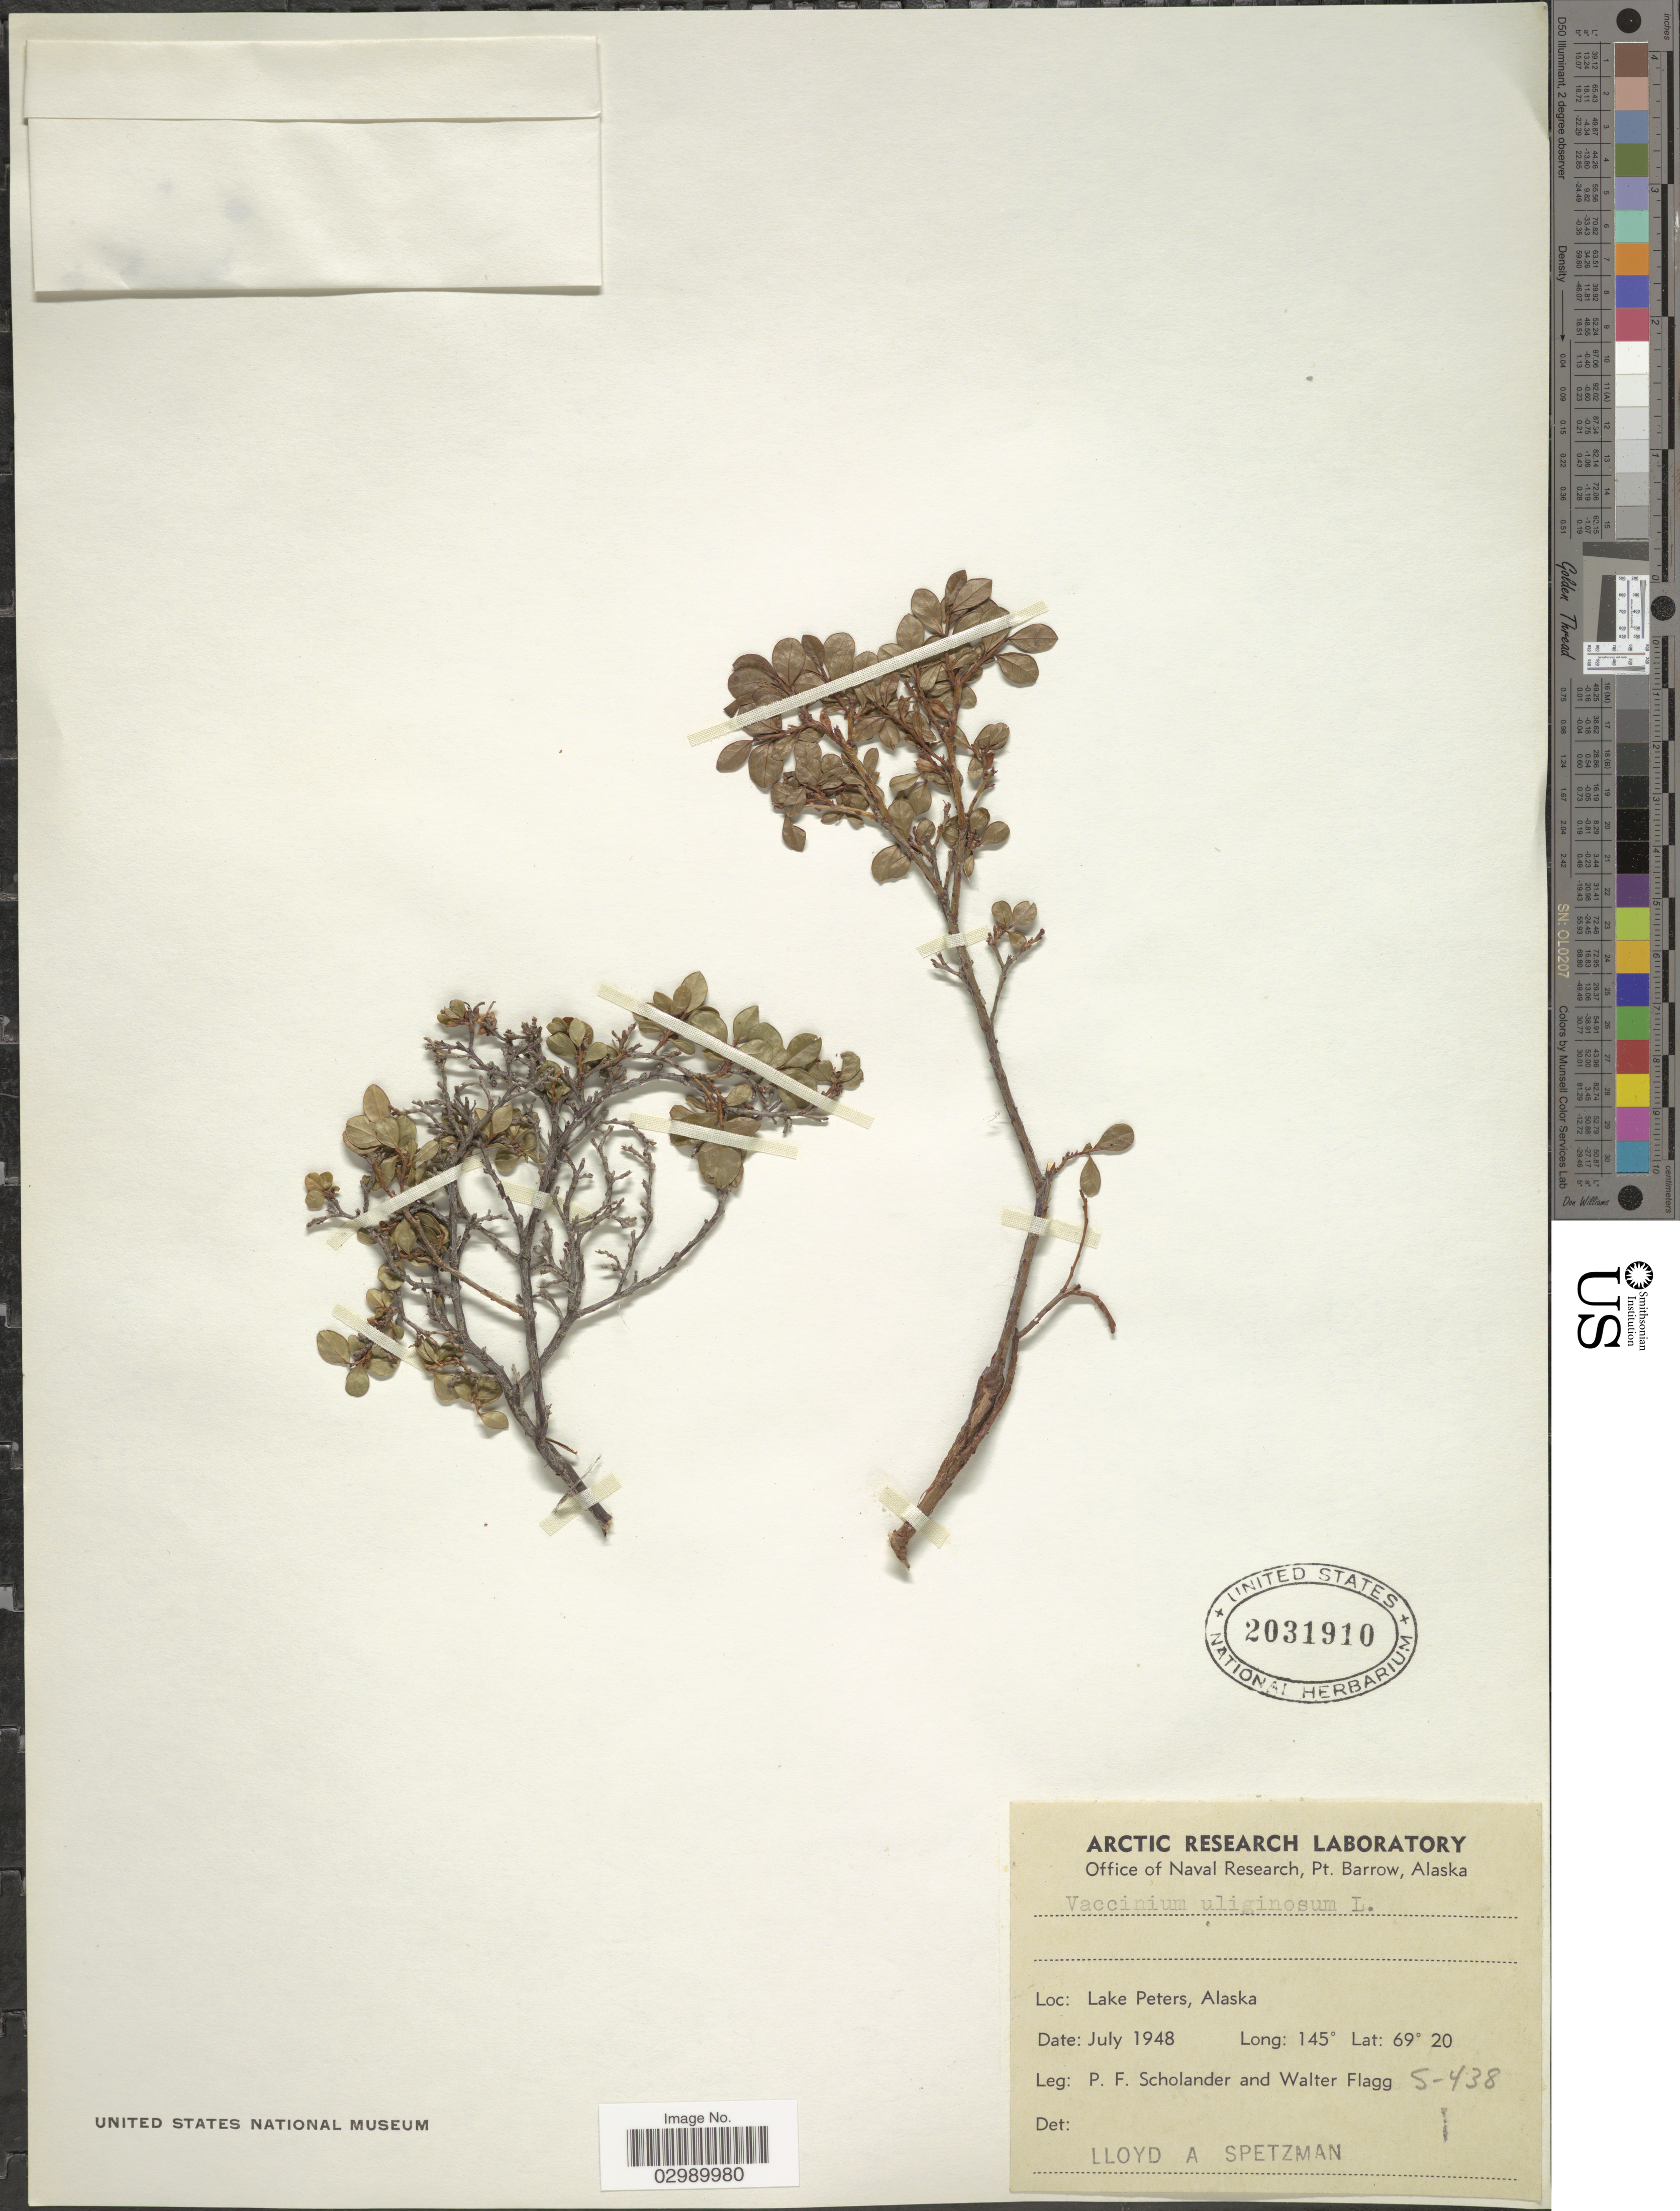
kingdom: Plantae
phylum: Tracheophyta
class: Magnoliopsida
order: Ericales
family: Ericaceae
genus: Vaccinium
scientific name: Vaccinium uliginosum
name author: L.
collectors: P. Scholander & W. Flagg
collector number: S-438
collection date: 1948-07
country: United States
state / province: Alaska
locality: Lake Peters, Alaska.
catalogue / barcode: US 2031910